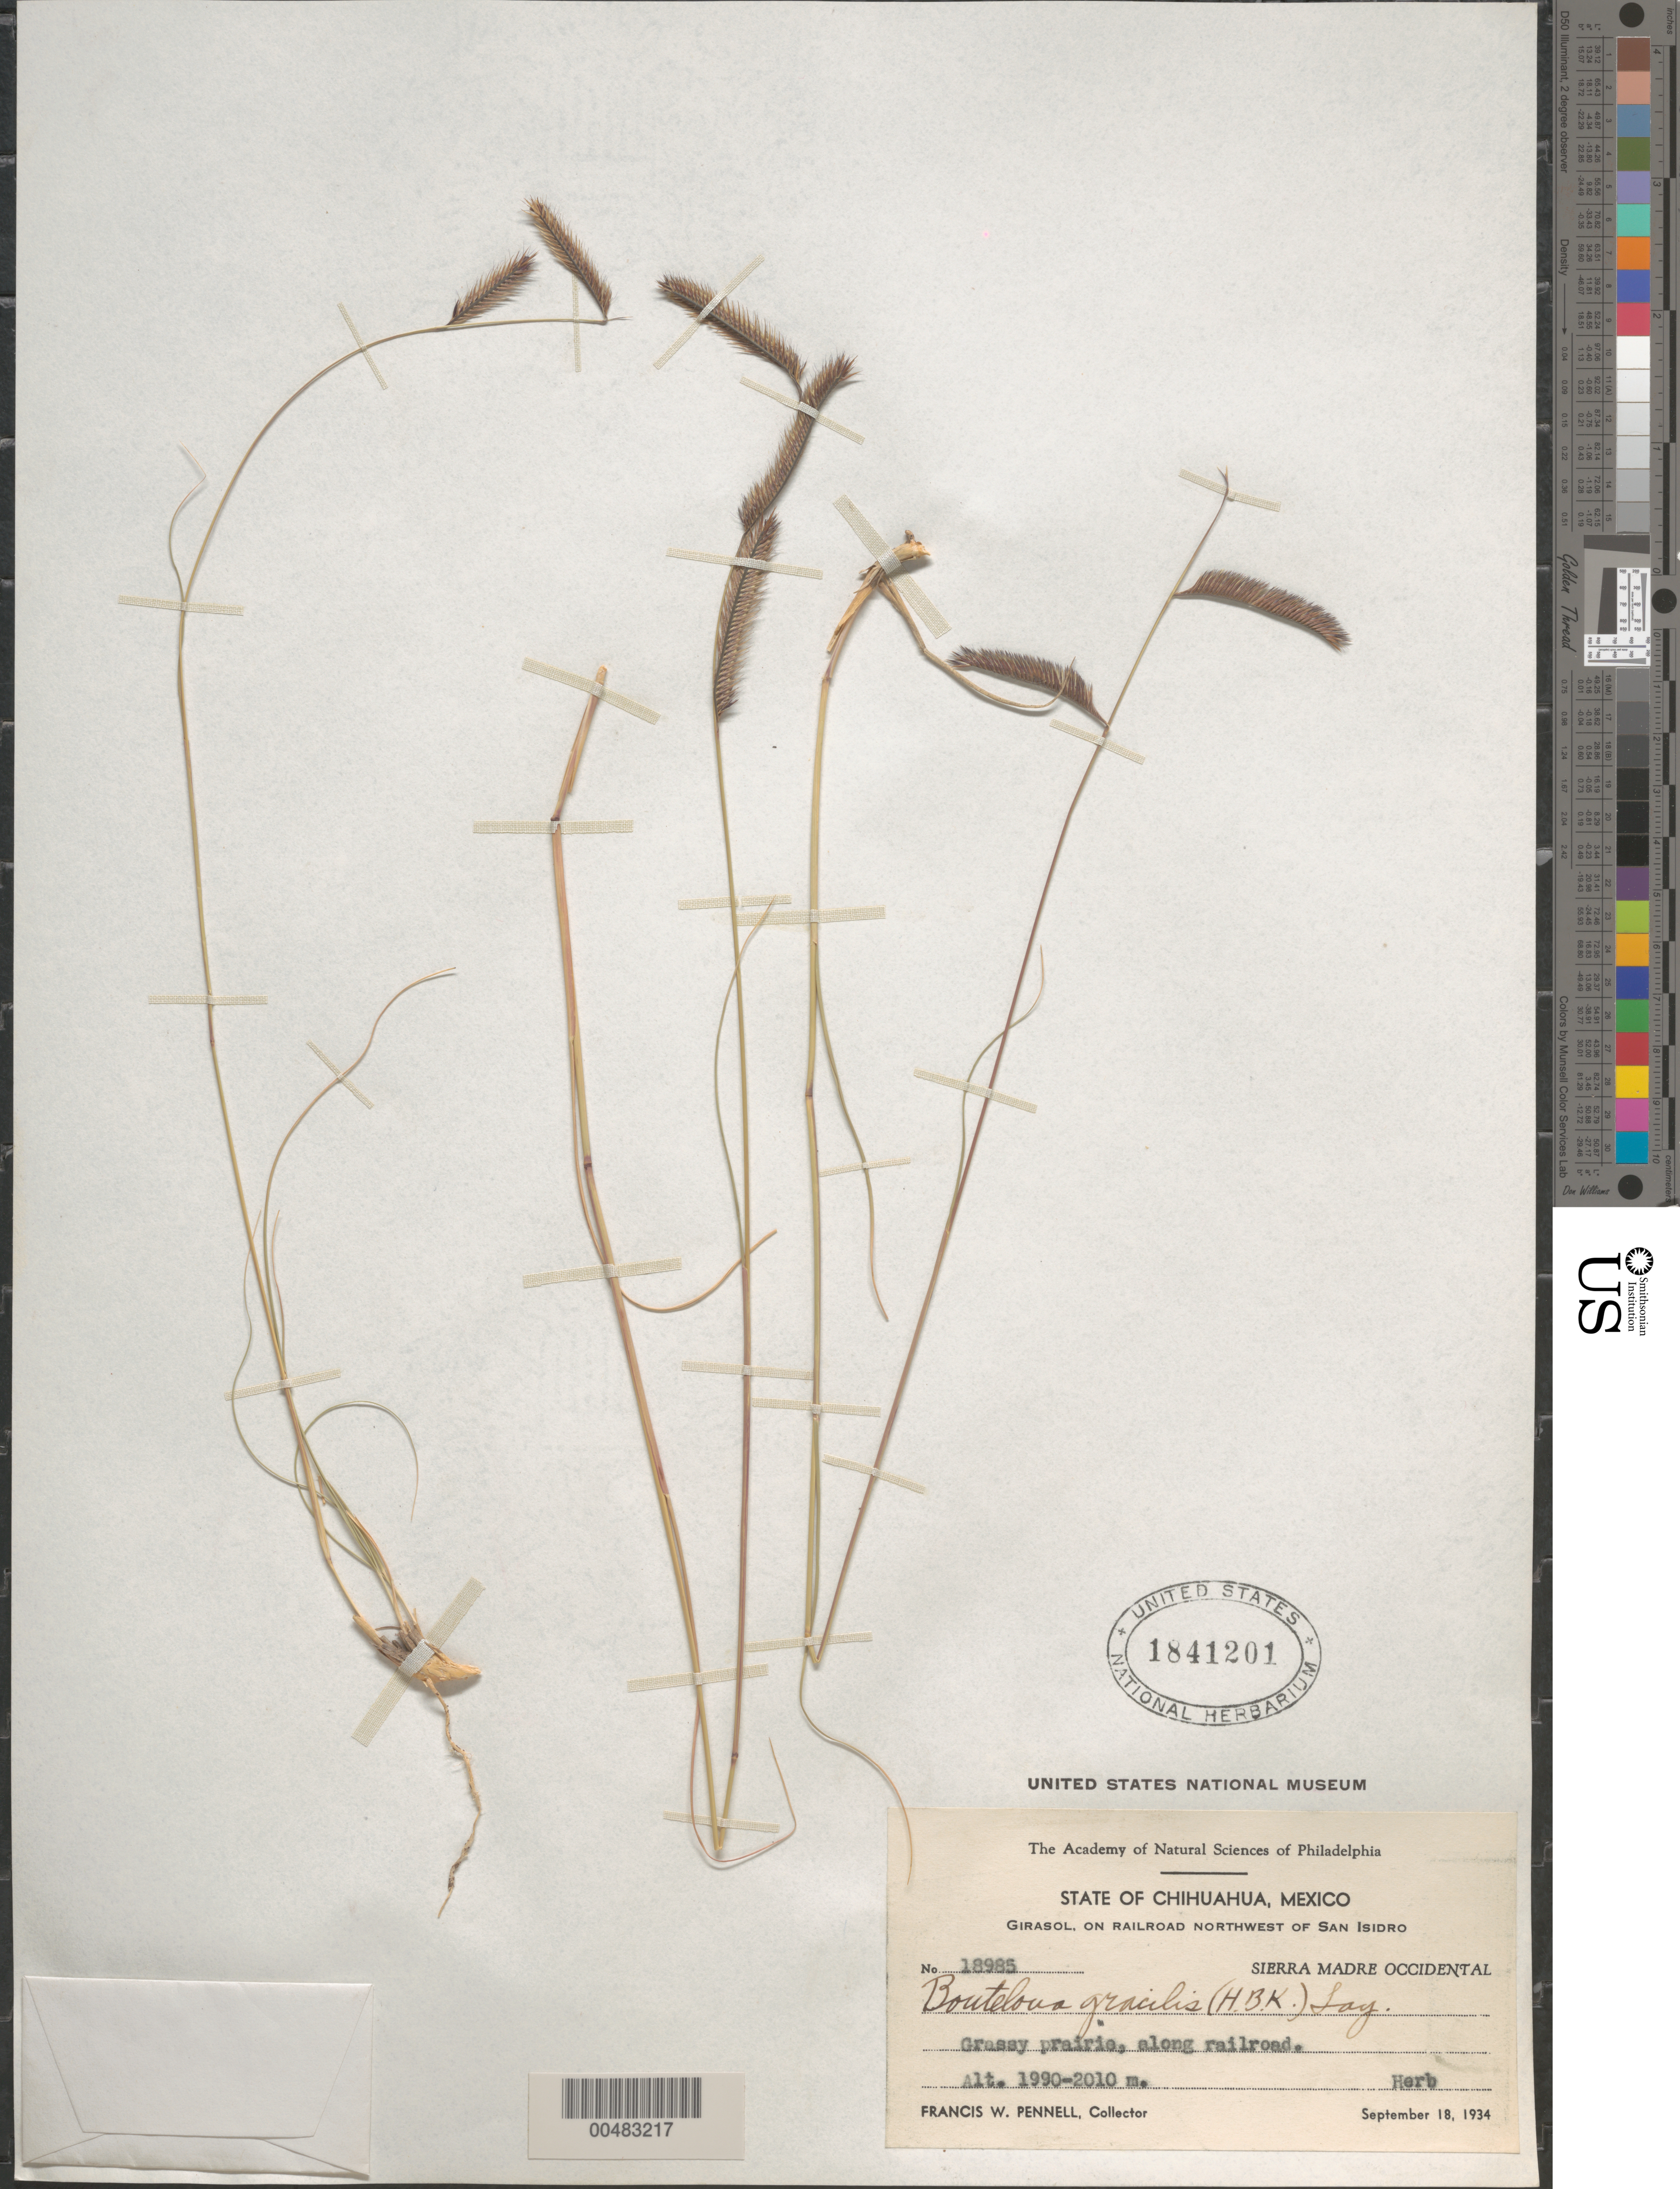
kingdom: Plantae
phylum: Tracheophyta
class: Liliopsida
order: Poales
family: Poaceae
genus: Bouteloua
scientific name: Bouteloua gracilis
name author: (Kunth) Lag. ex Griffiths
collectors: F. W. Pennell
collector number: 18985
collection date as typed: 18 Sep 1934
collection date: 1934-09-18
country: Mexico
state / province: Chihuahua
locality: Girasol, on railroad NW of San Isidro, Sierra Madre Occidental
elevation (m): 1990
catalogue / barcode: US 1841201